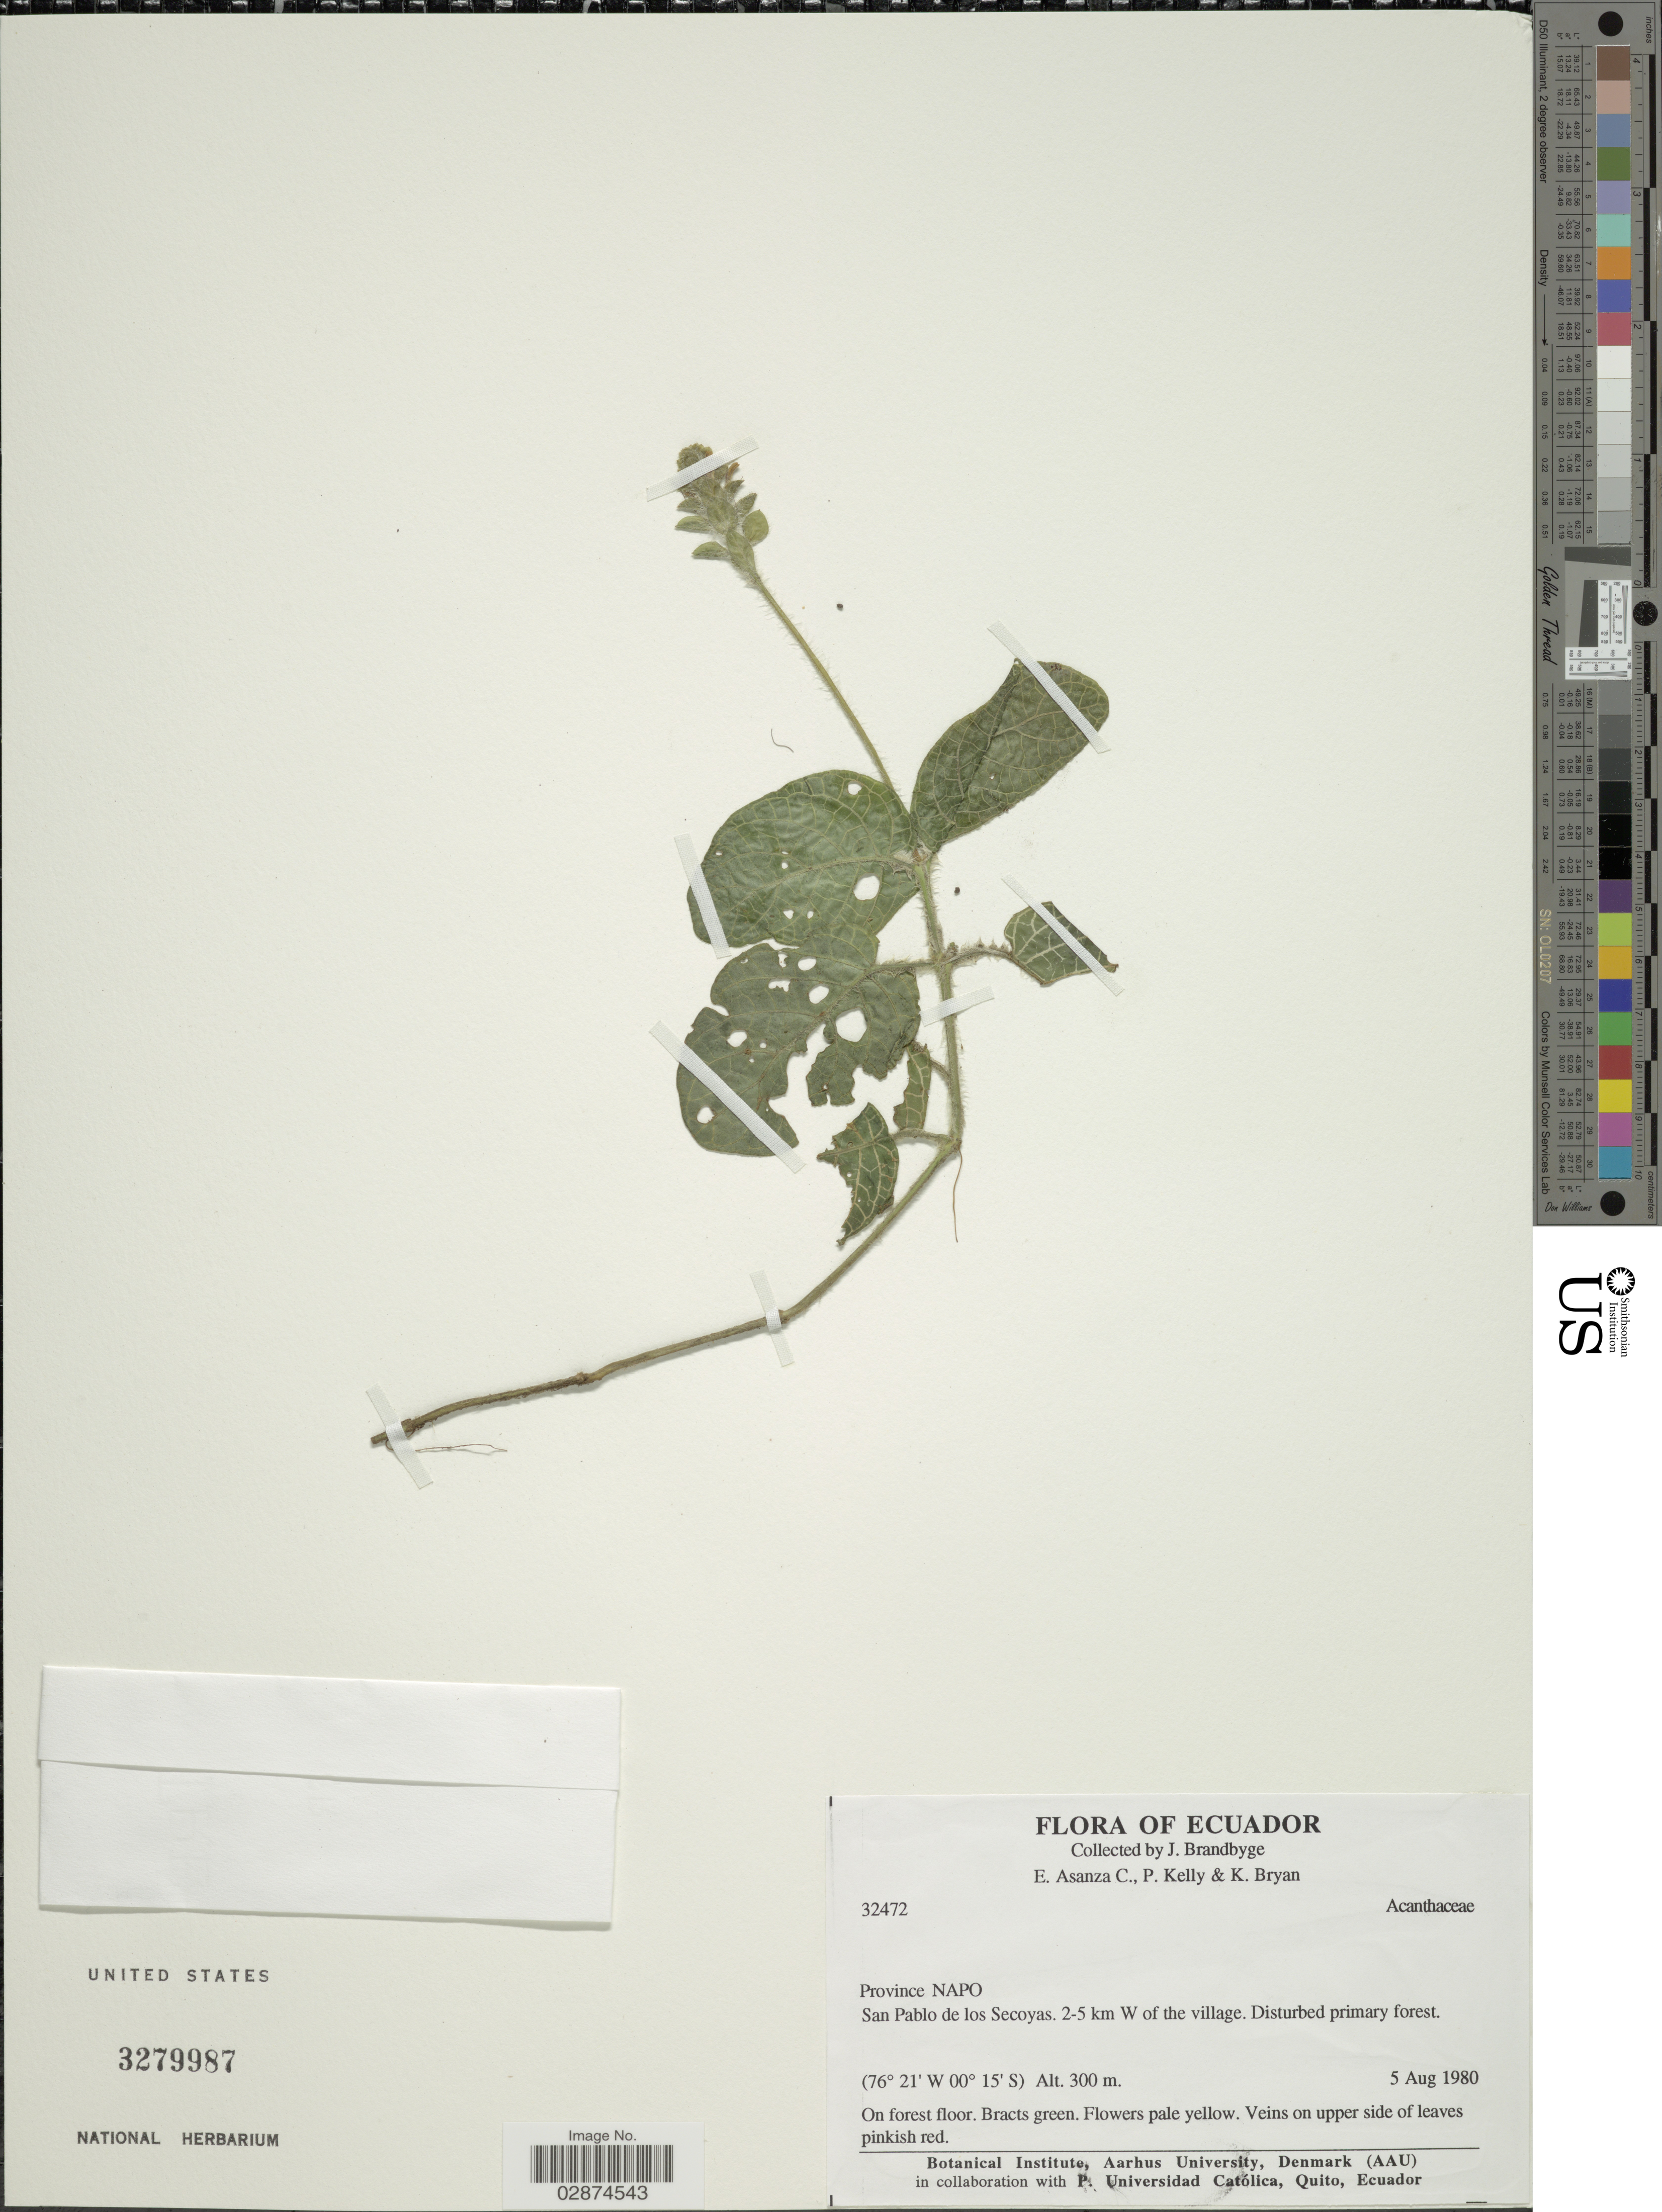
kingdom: Plantae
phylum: Tracheophyta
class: Magnoliopsida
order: Lamiales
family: Acanthaceae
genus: Fittonia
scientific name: Fittonia albivenis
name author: (Lindl. ex Veitch) Brummitt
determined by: Strong, Mark T., (BOT), Smithsonian Institution - National Museum of Natural History (UNITED STATES)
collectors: J. Brandbyge, E. Asanza C., P. Kelly & K. Bryan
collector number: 32472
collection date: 1980-08-05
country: Ecuador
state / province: Napo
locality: San Pablo de los Secoyas. 2-5 km W of the village.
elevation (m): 300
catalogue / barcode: US 3279987